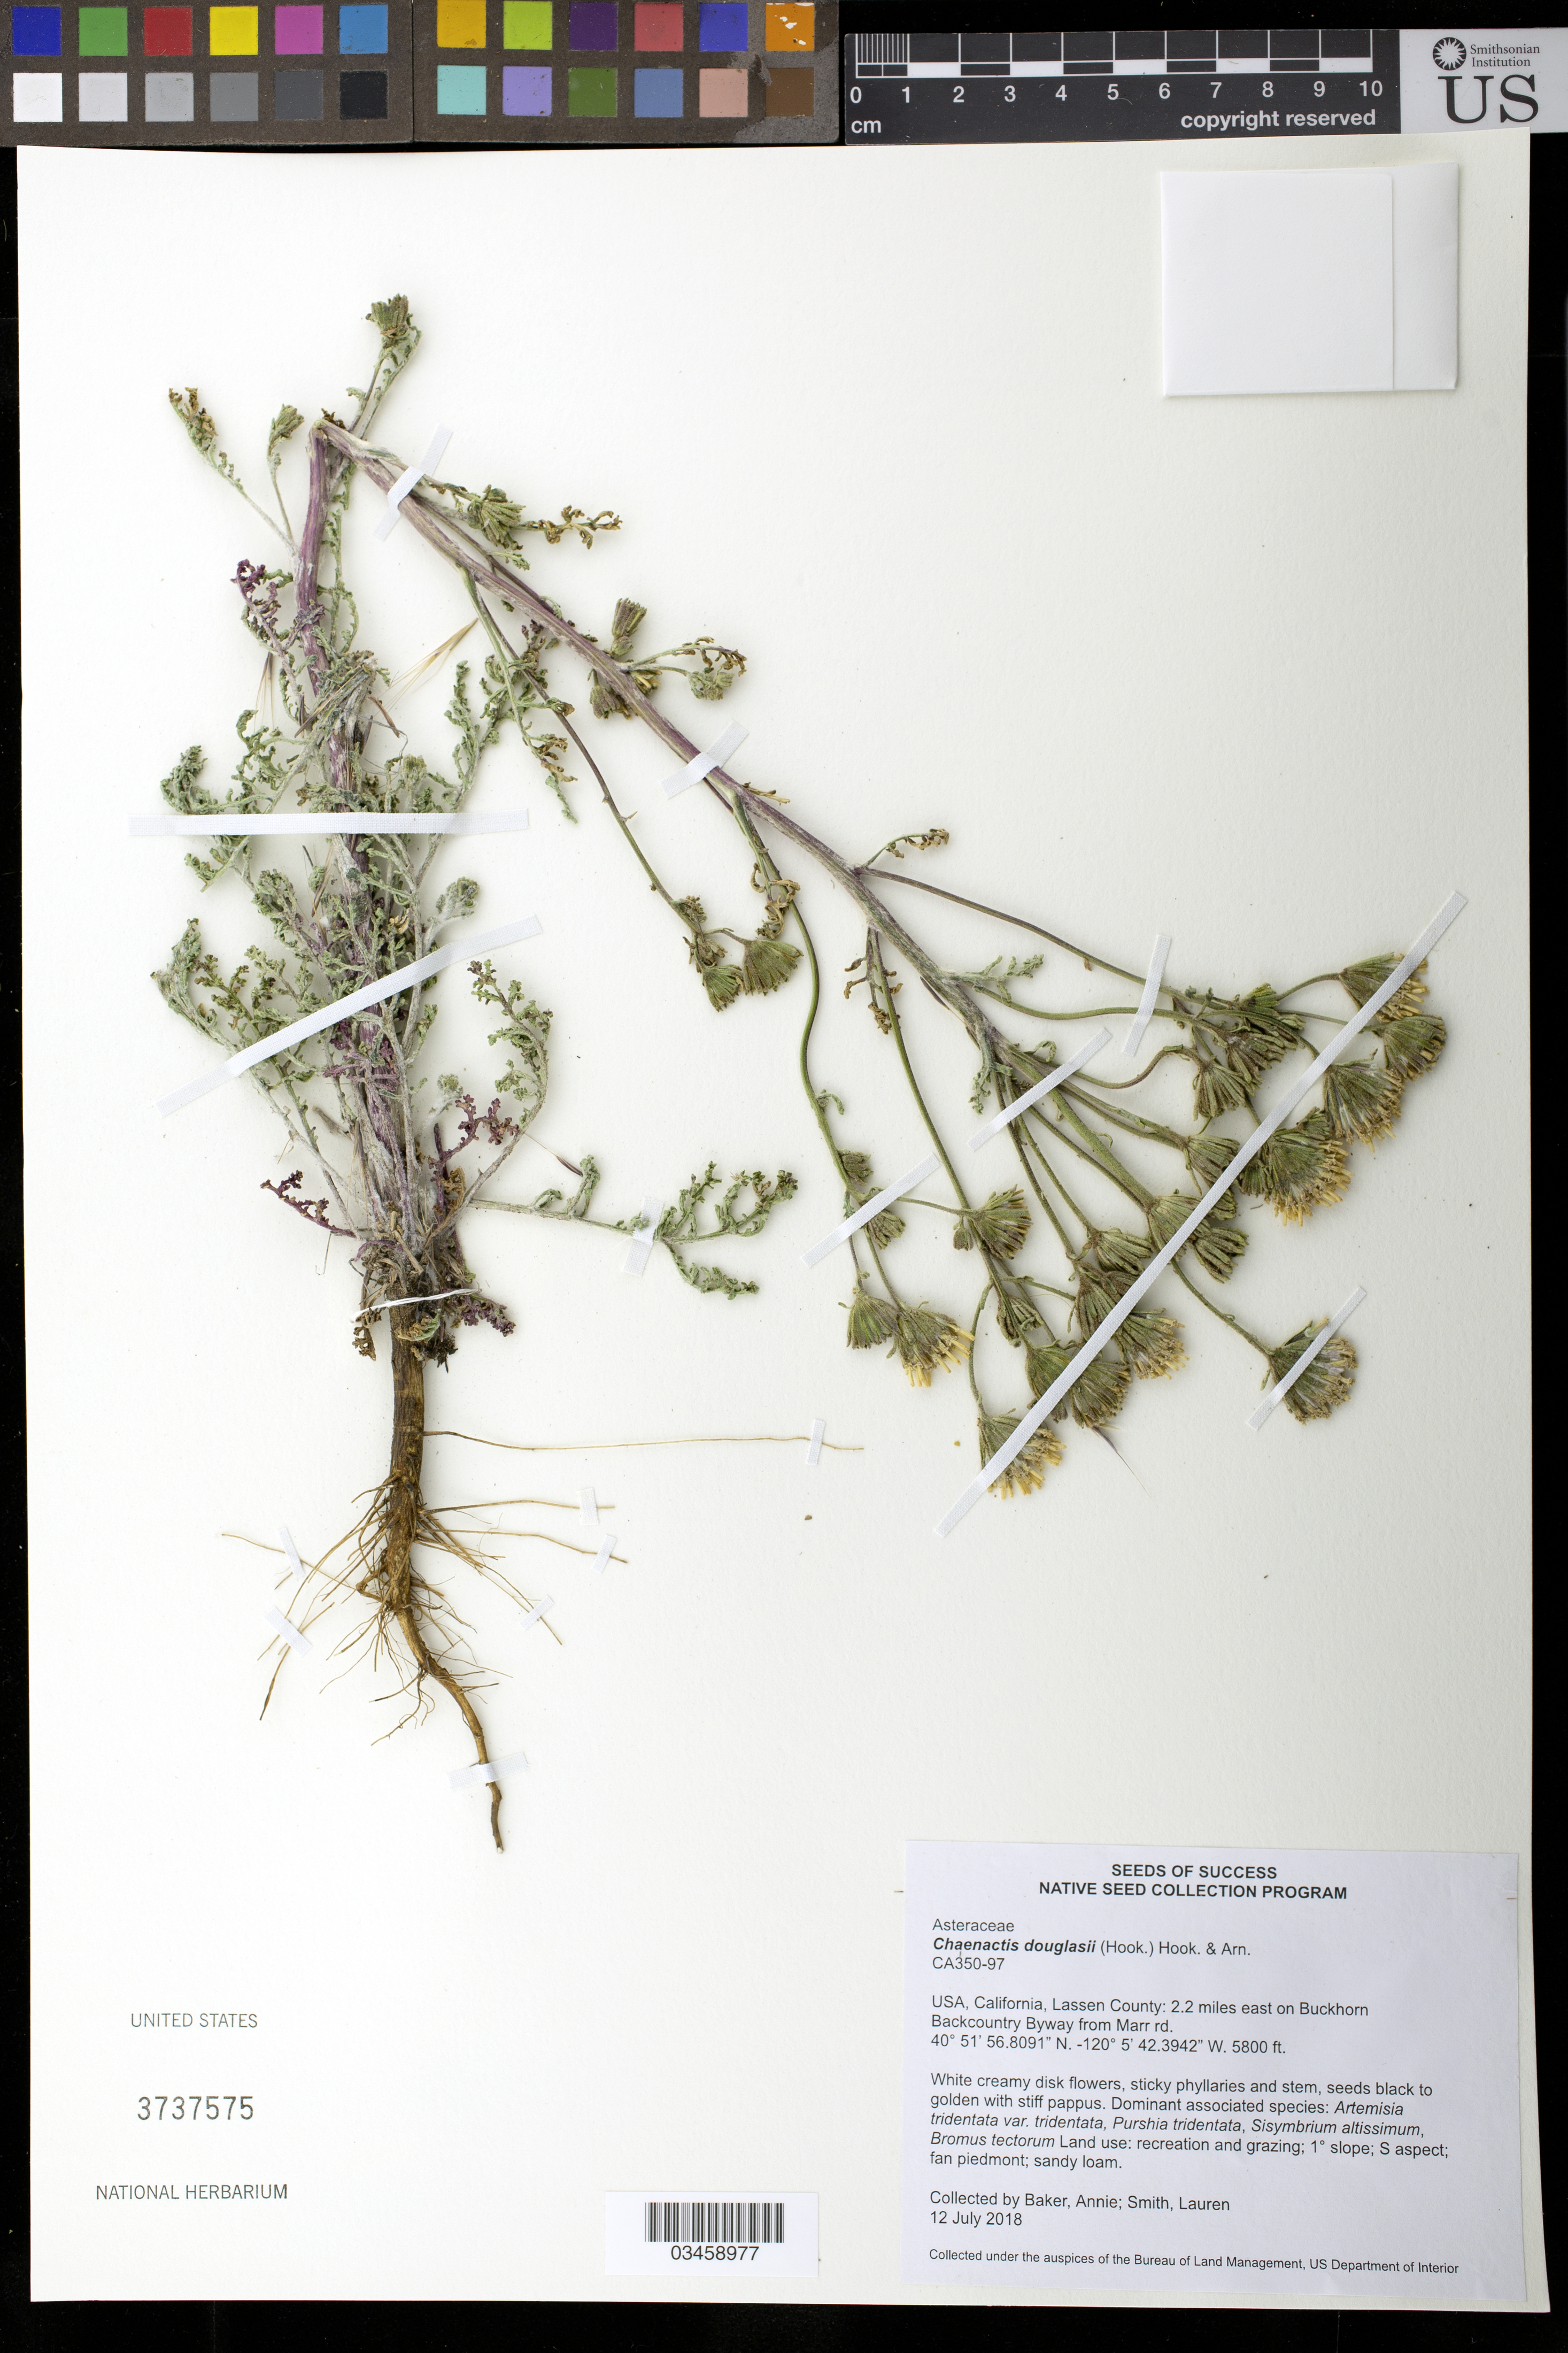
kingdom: Plantae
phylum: Tracheophyta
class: Magnoliopsida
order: Asterales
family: Asteraceae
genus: Chaenactis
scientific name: Chaenactis douglasii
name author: Hook. & Arn.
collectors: A. Baker & L. Smith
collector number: CA350-97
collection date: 2018-07-12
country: United States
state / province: California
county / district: Lassen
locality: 2.2 mi. E of Buckhorn. Backcountry Byway from Marr rd.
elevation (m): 1768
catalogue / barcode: US 3737575